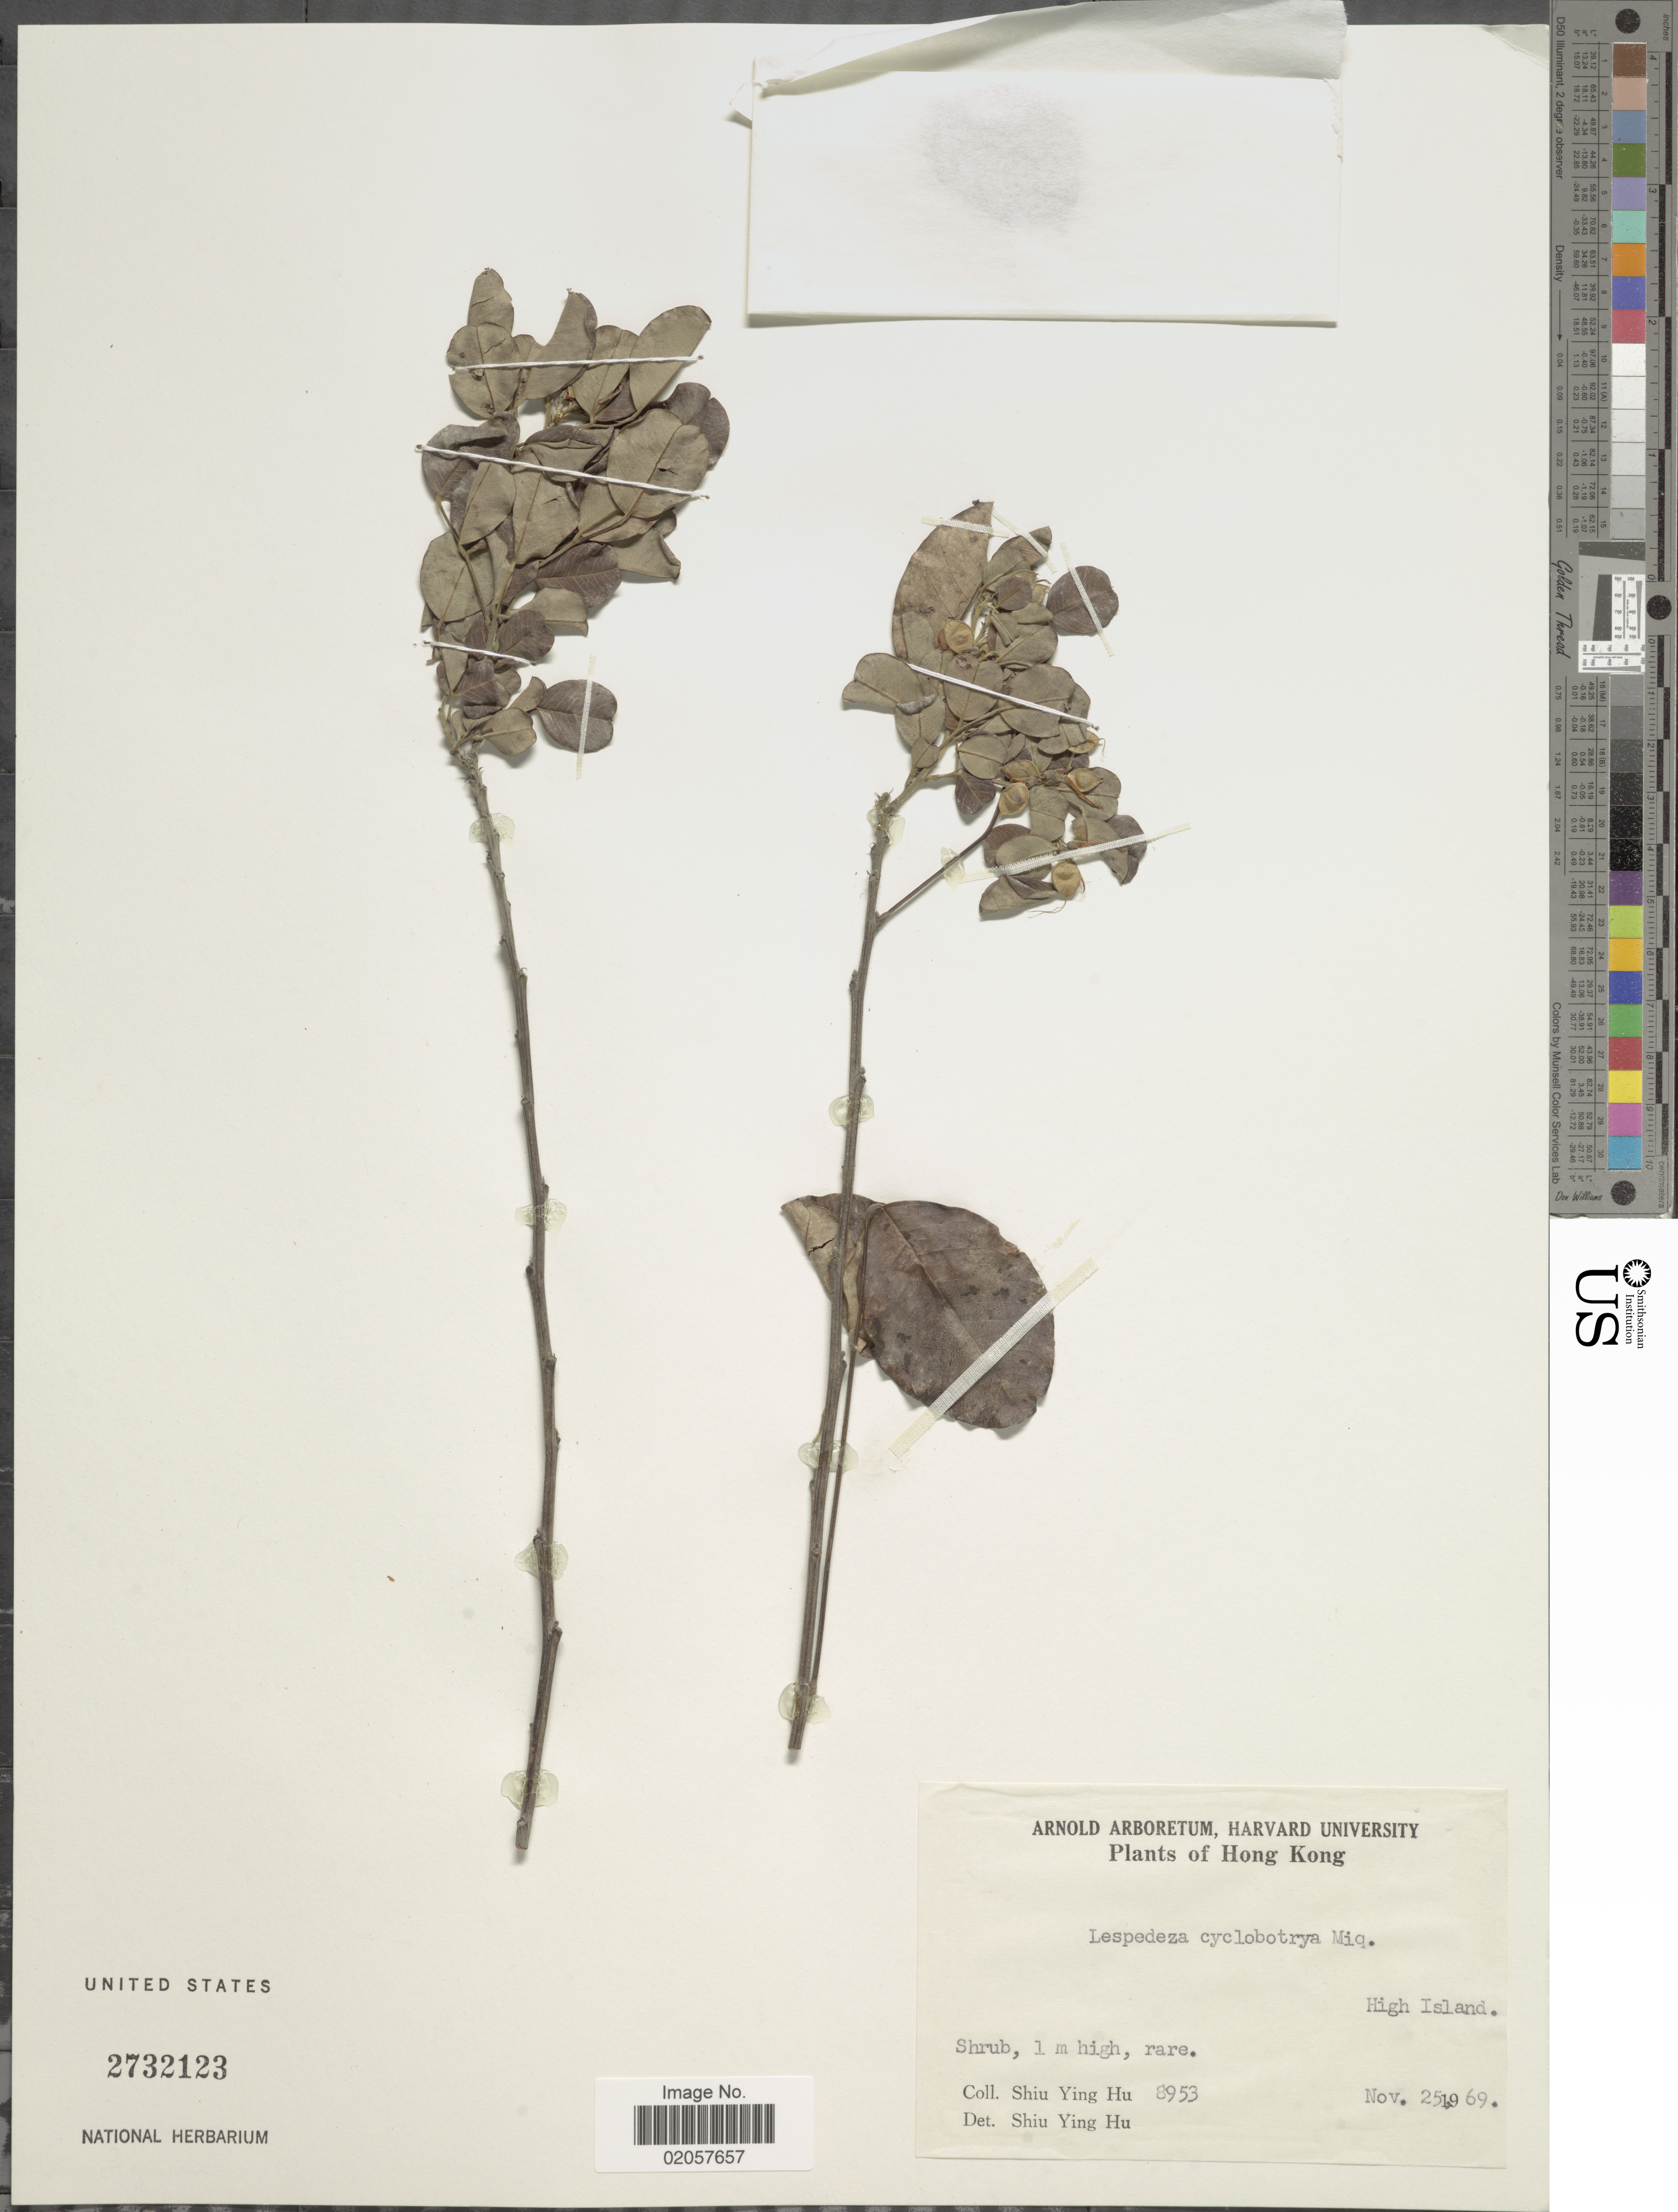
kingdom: Plantae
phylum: Tracheophyta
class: Magnoliopsida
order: Fabales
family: Fabaceae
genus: Lespedeza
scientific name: Lespedeza cyrtobotrya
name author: Miq.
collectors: S. Y. Hu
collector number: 8953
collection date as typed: Transcribed d/m/y: 25/11/69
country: China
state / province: Hong Kong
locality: High Island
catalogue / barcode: US 2732123